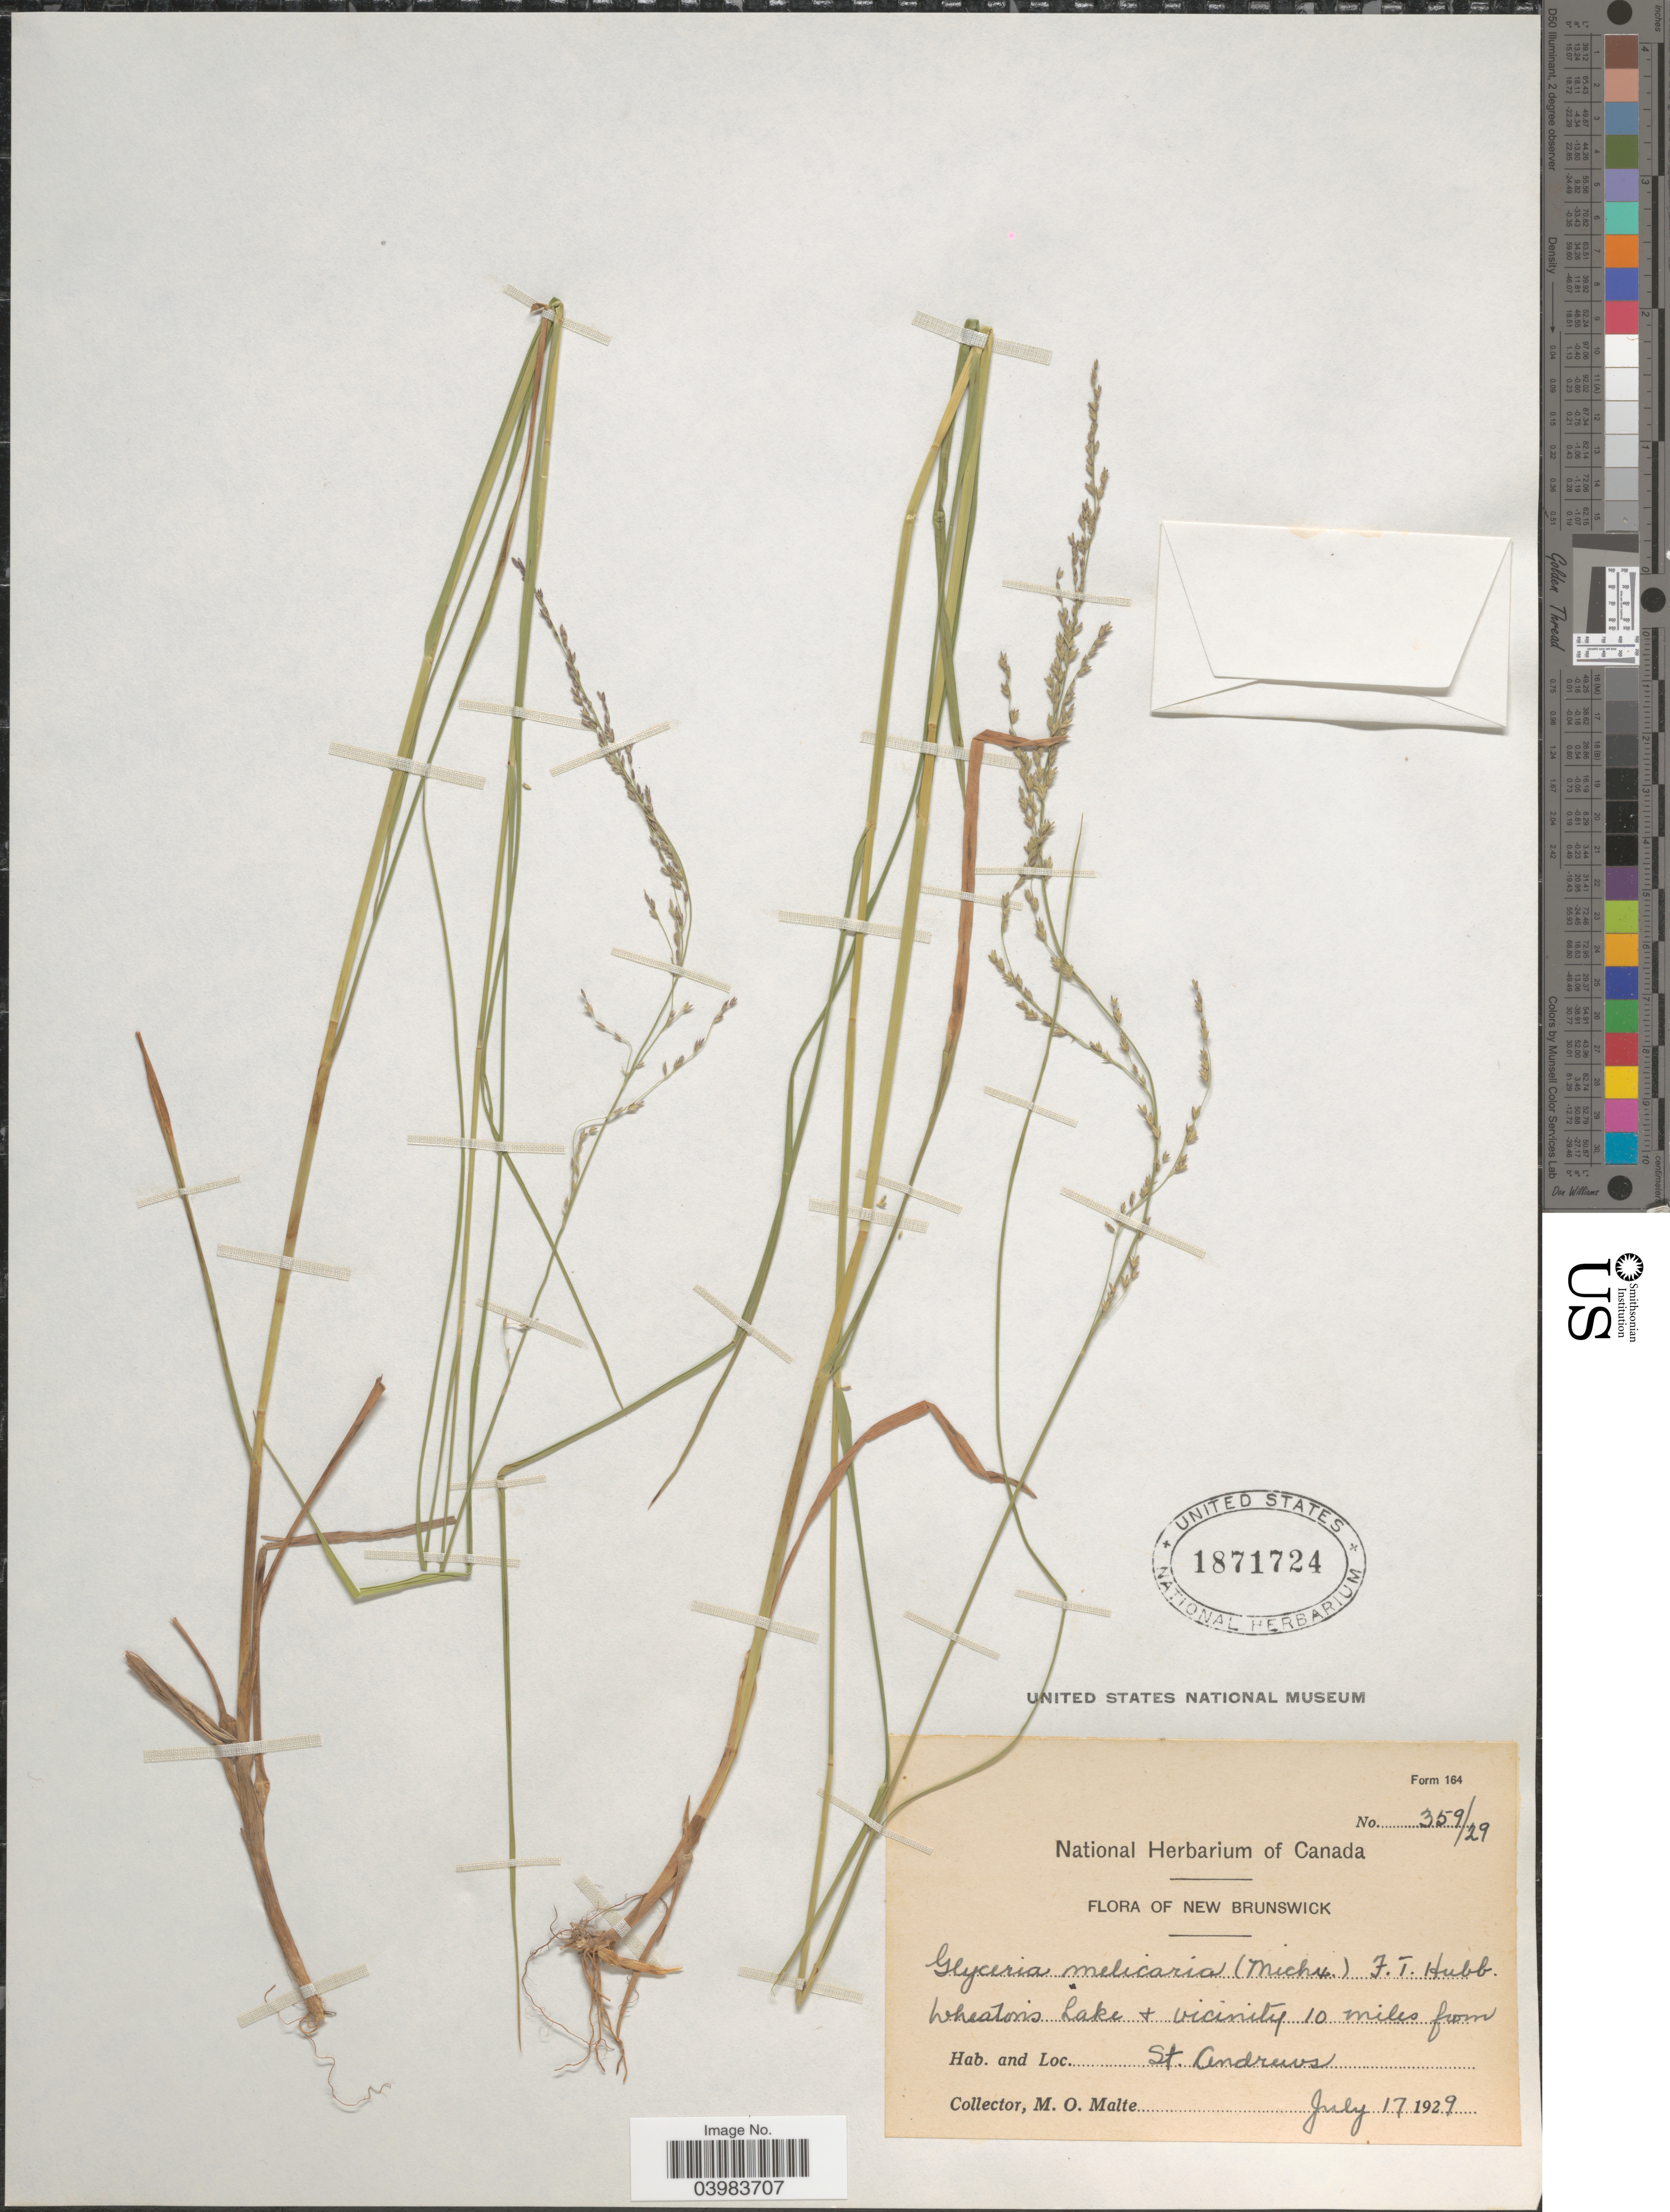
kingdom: Plantae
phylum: Tracheophyta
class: Liliopsida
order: Poales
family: Poaceae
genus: Glyceria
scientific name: Glyceria melicaria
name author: (Michx.) F.T. Hubb.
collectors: M. O. Malte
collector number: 359/29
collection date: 1929-07-17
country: Canada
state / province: New Brunswick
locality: Wheaton's Lake + vicinity 10 miles from St. Andrews.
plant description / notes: Mullinger, M.D. - University of Vermont - leaf tissue:DNA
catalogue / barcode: US 1871724